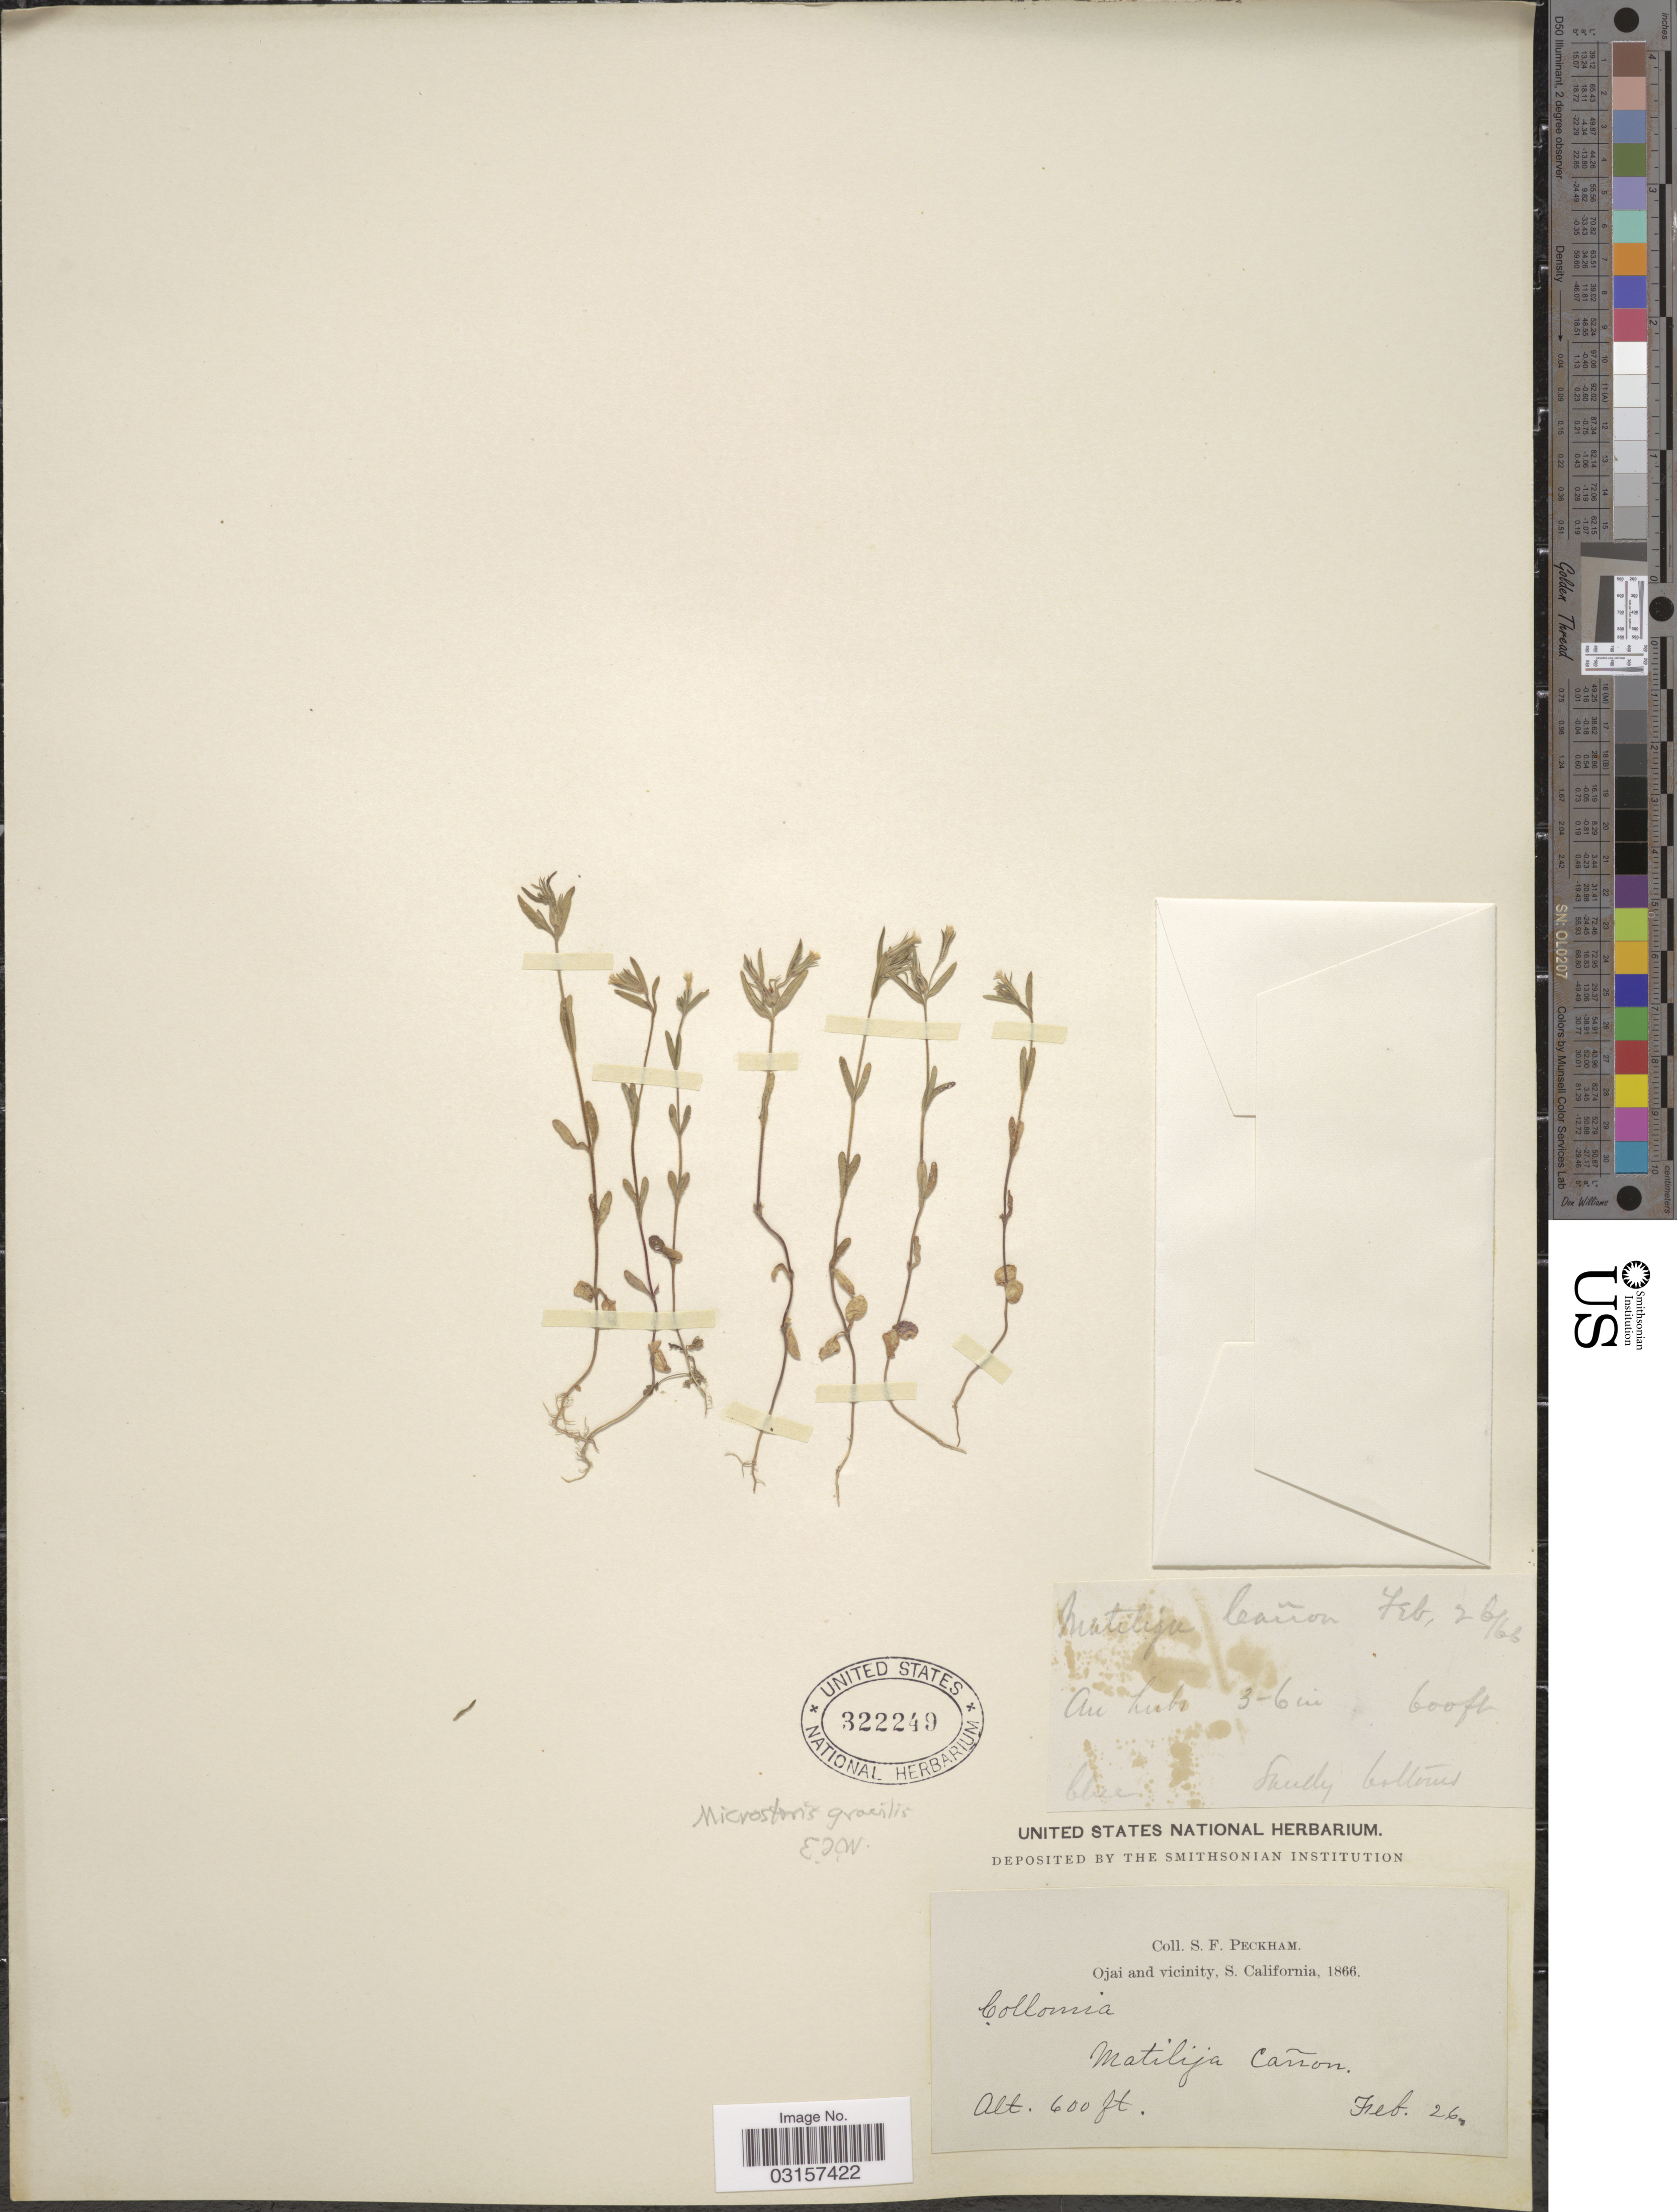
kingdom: Plantae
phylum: Tracheophyta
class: Magnoliopsida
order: Ericales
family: Polemoniaceae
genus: Microsteris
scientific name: Microsteris gracilis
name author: (Hook.) Greene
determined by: (US) Smithsonian Institution - National Museum of Natural History - Department of Botany (UNITED STATES)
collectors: S. Peckham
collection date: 1866-02-26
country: United States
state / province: California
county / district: Ventura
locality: Ojai and vicinity, S. California, Matilija Cañon.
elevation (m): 183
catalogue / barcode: US 322249